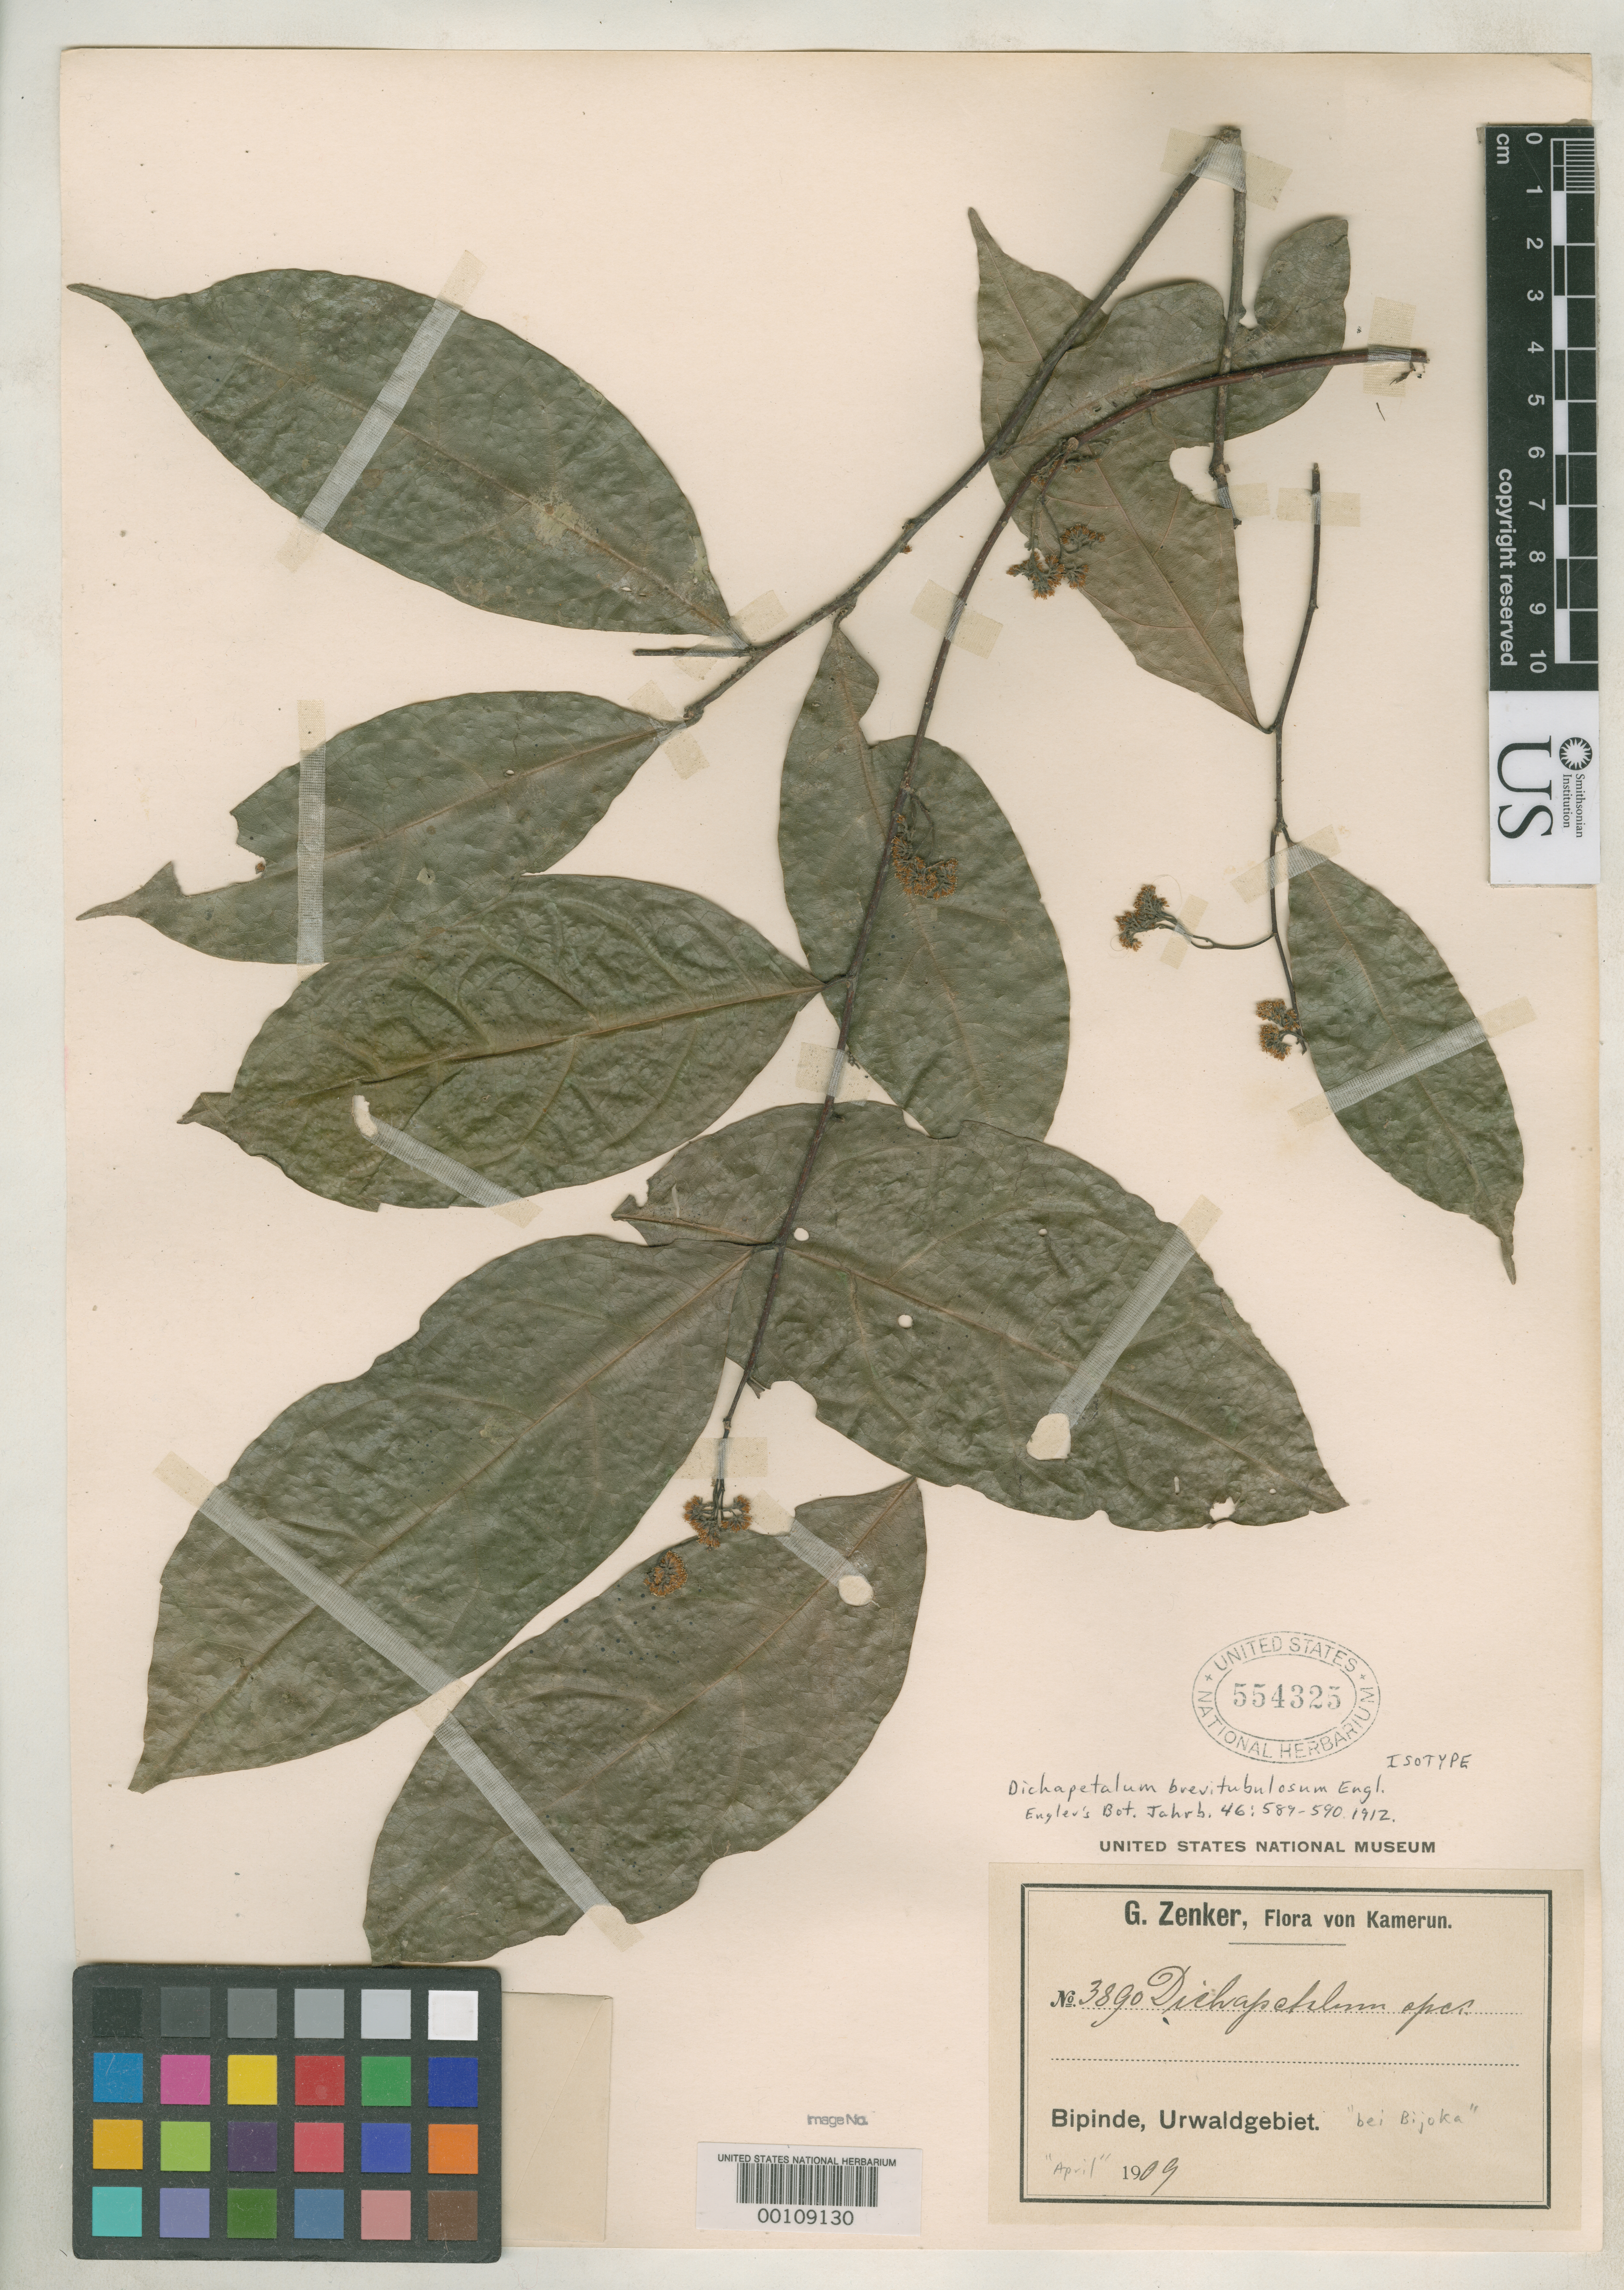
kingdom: Plantae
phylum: Tracheophyta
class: Magnoliopsida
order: Malpighiales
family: Dichapetalaceae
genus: Dichapetalum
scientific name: Dichapetalum brevitubulosum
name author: Engl.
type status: Isotype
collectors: G. A. Zenker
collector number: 3890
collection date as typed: Apr 1909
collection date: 1909-04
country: Cameroon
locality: Bipindihof, near Bijoka.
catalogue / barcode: US 554325